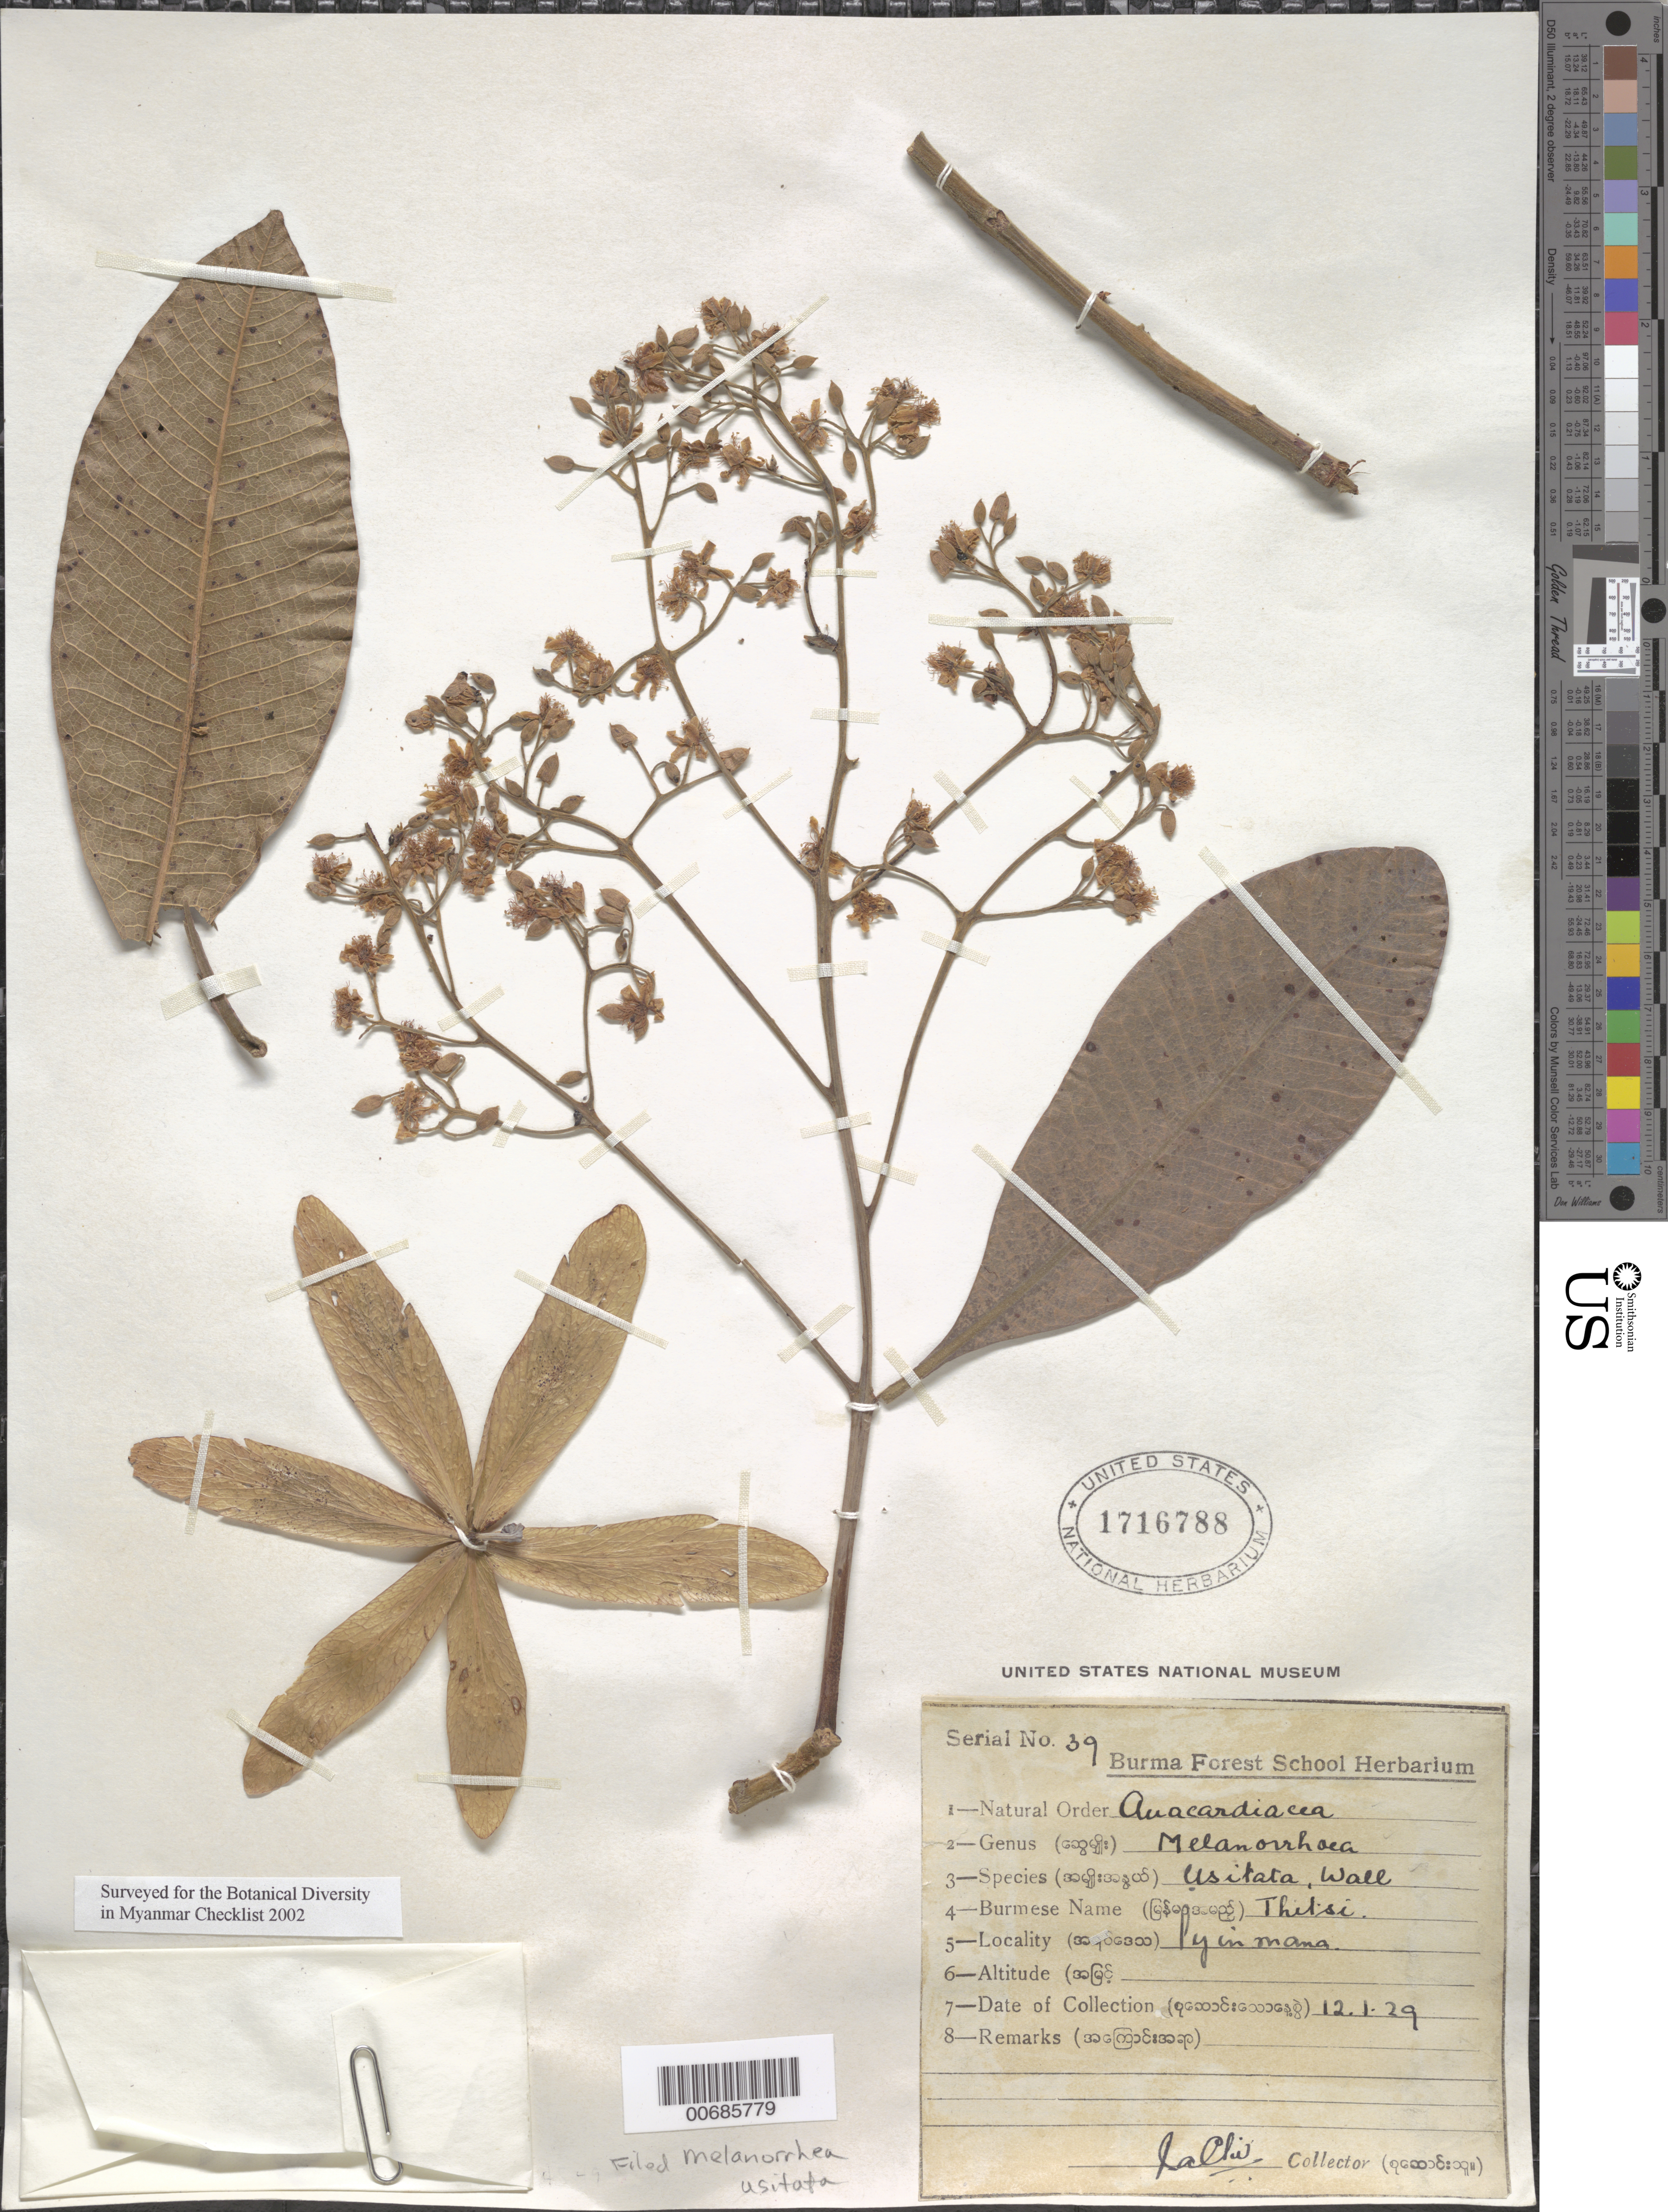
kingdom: Plantae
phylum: Tracheophyta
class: Magnoliopsida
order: Sapindales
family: Anacardiaceae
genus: Melanorrhoea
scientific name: Melanorrhoea usitata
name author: Wall.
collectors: Burma Forest School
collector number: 39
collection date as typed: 12 Jan 1929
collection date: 1929-01-12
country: Myanmar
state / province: Mandalay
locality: Pyinmana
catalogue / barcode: US 1716788